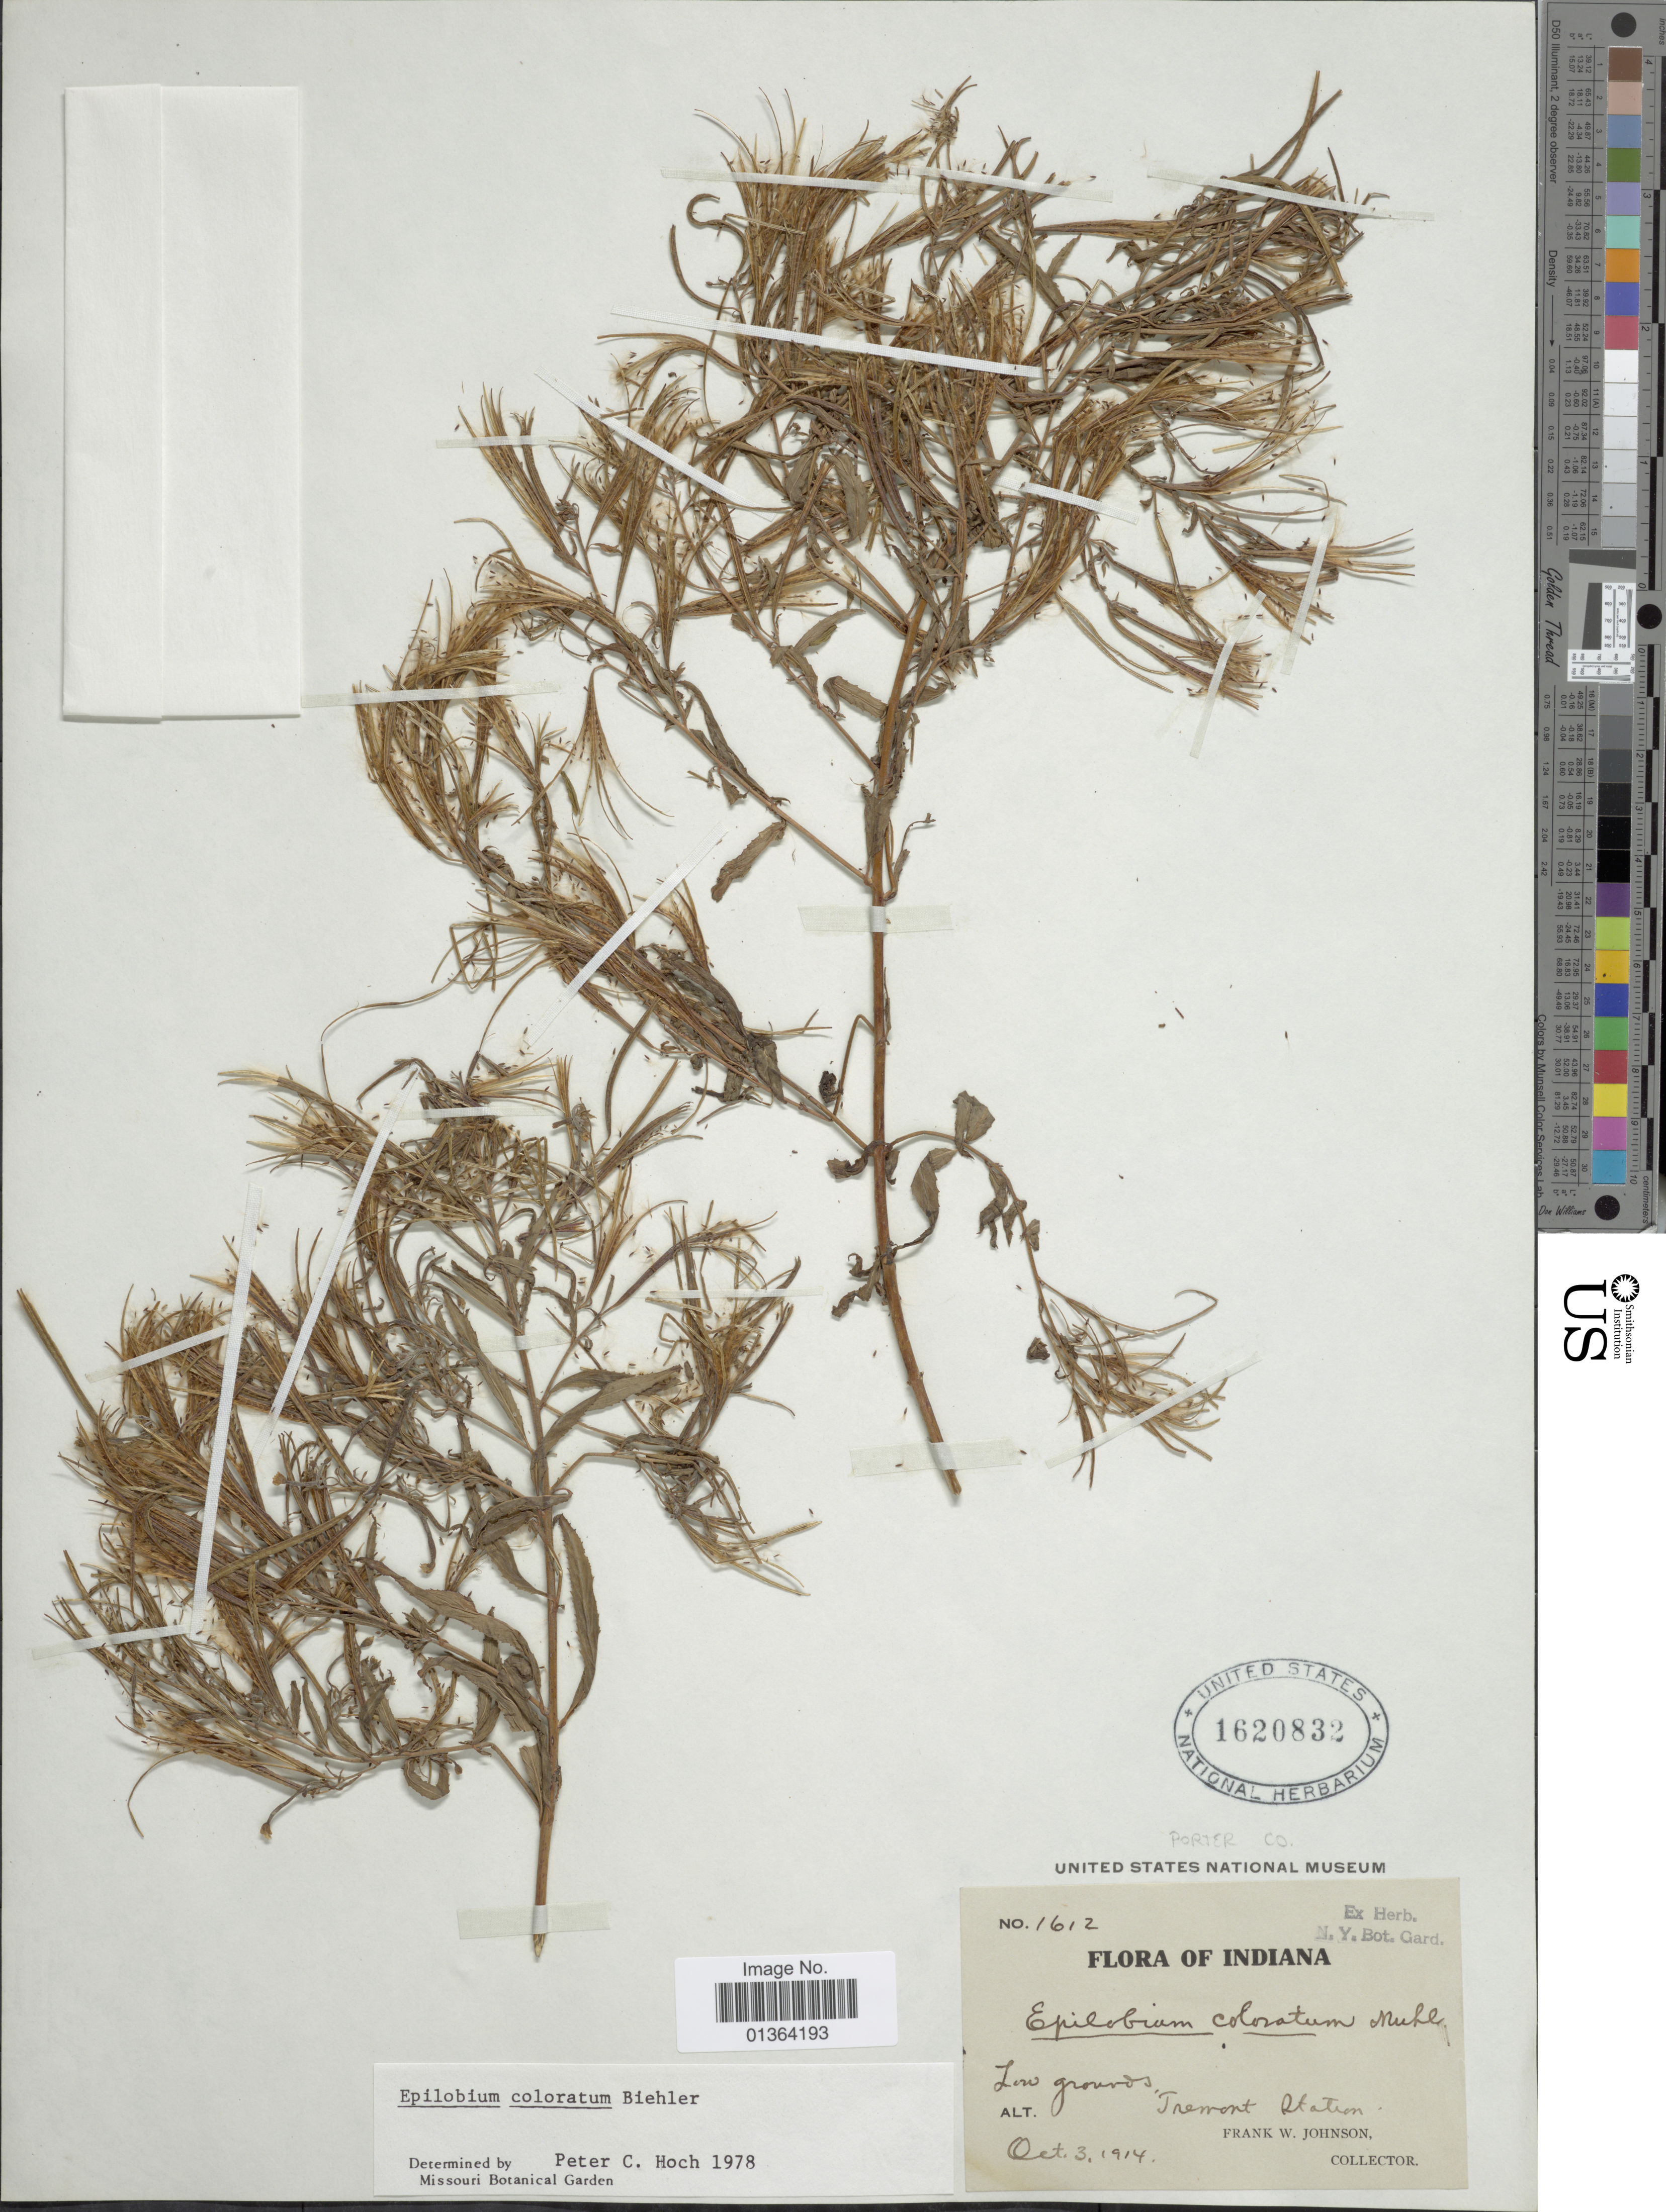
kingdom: Plantae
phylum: Tracheophyta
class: Magnoliopsida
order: Myrtales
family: Onagraceae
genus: Epilobium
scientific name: Epilobium coloratum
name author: Biehler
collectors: F. W. Johnson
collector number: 1612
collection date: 1914-10-03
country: United States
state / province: Indiana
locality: Tremont station, Porter Co.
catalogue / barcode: US 1620832